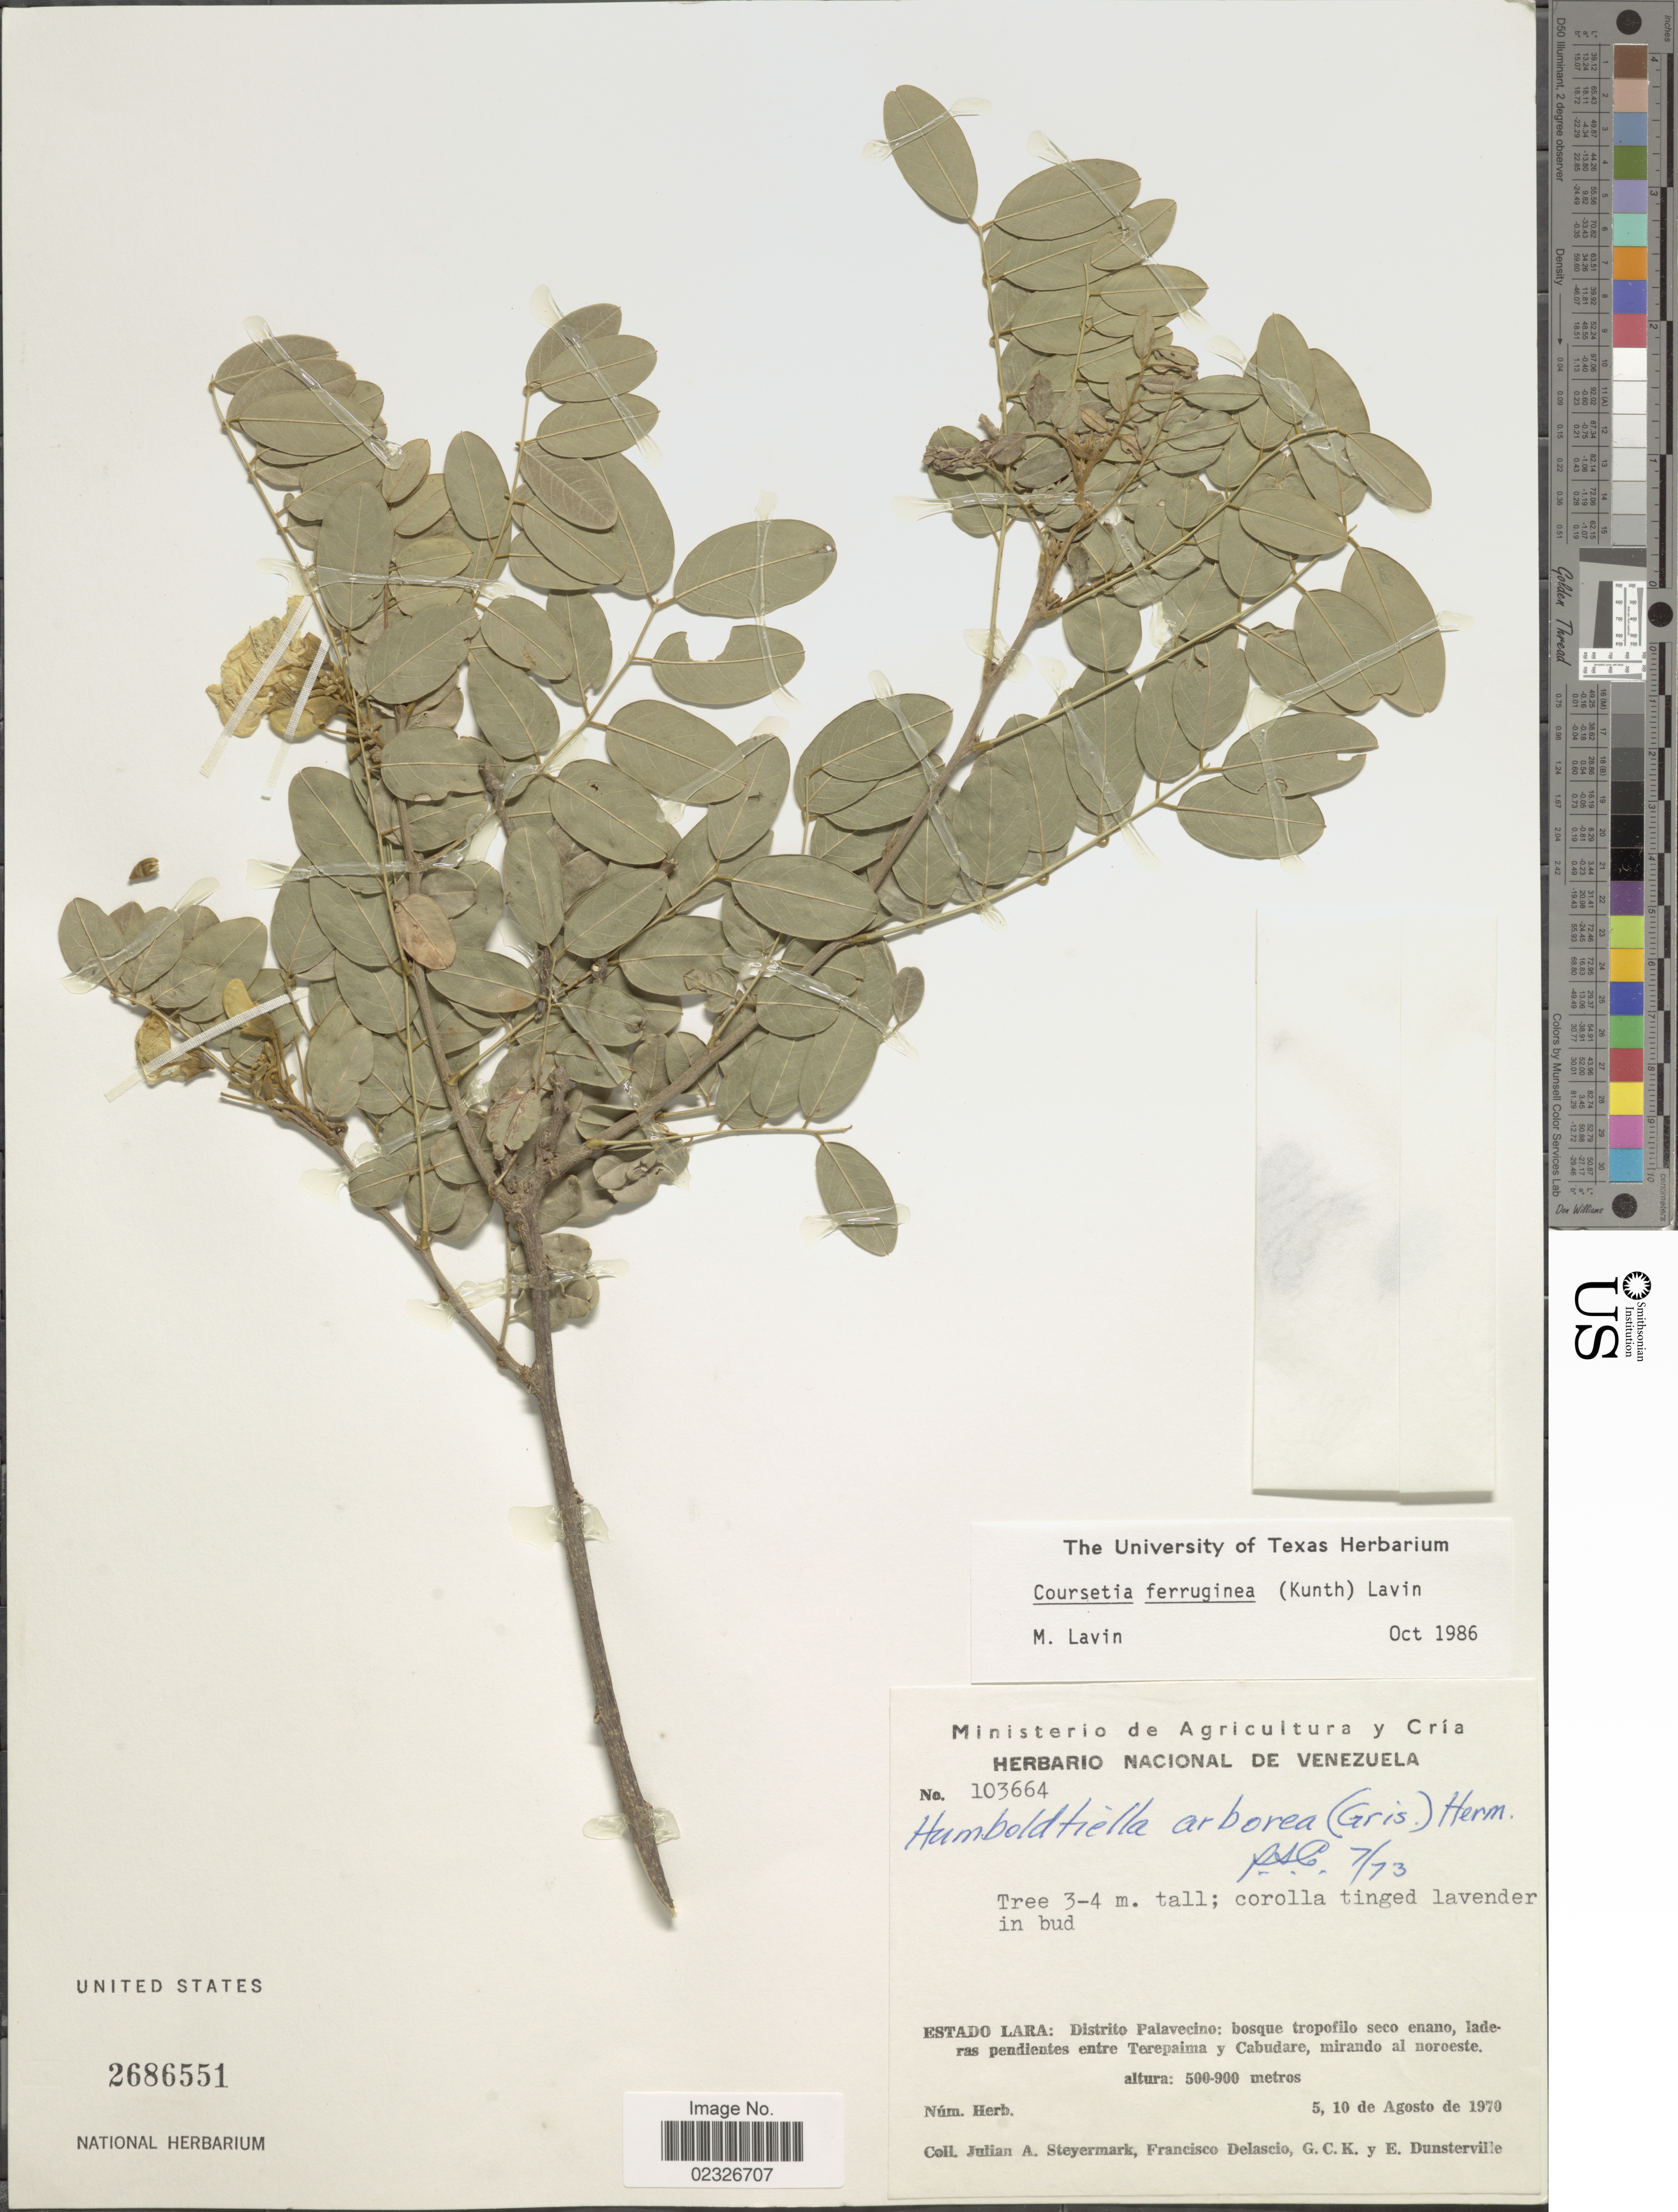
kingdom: Plantae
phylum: Tracheophyta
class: Magnoliopsida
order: Fabales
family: Fabaceae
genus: Coursetia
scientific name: Coursetia ferruginea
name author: (Kunth) Lavin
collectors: J. Steyermark, F. Delascio C., G. C. K. Dunsterville & E. Dunsterville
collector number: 103664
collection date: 1970-08-05/1970-08-10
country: Venezuela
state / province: Lara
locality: Estado Lara: Distrito Palavecino: bosque tropofilo seco enano, laderas pendientes entre Terepaima y Cabudare, mirando al noroeste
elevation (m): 500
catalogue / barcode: US 2686551